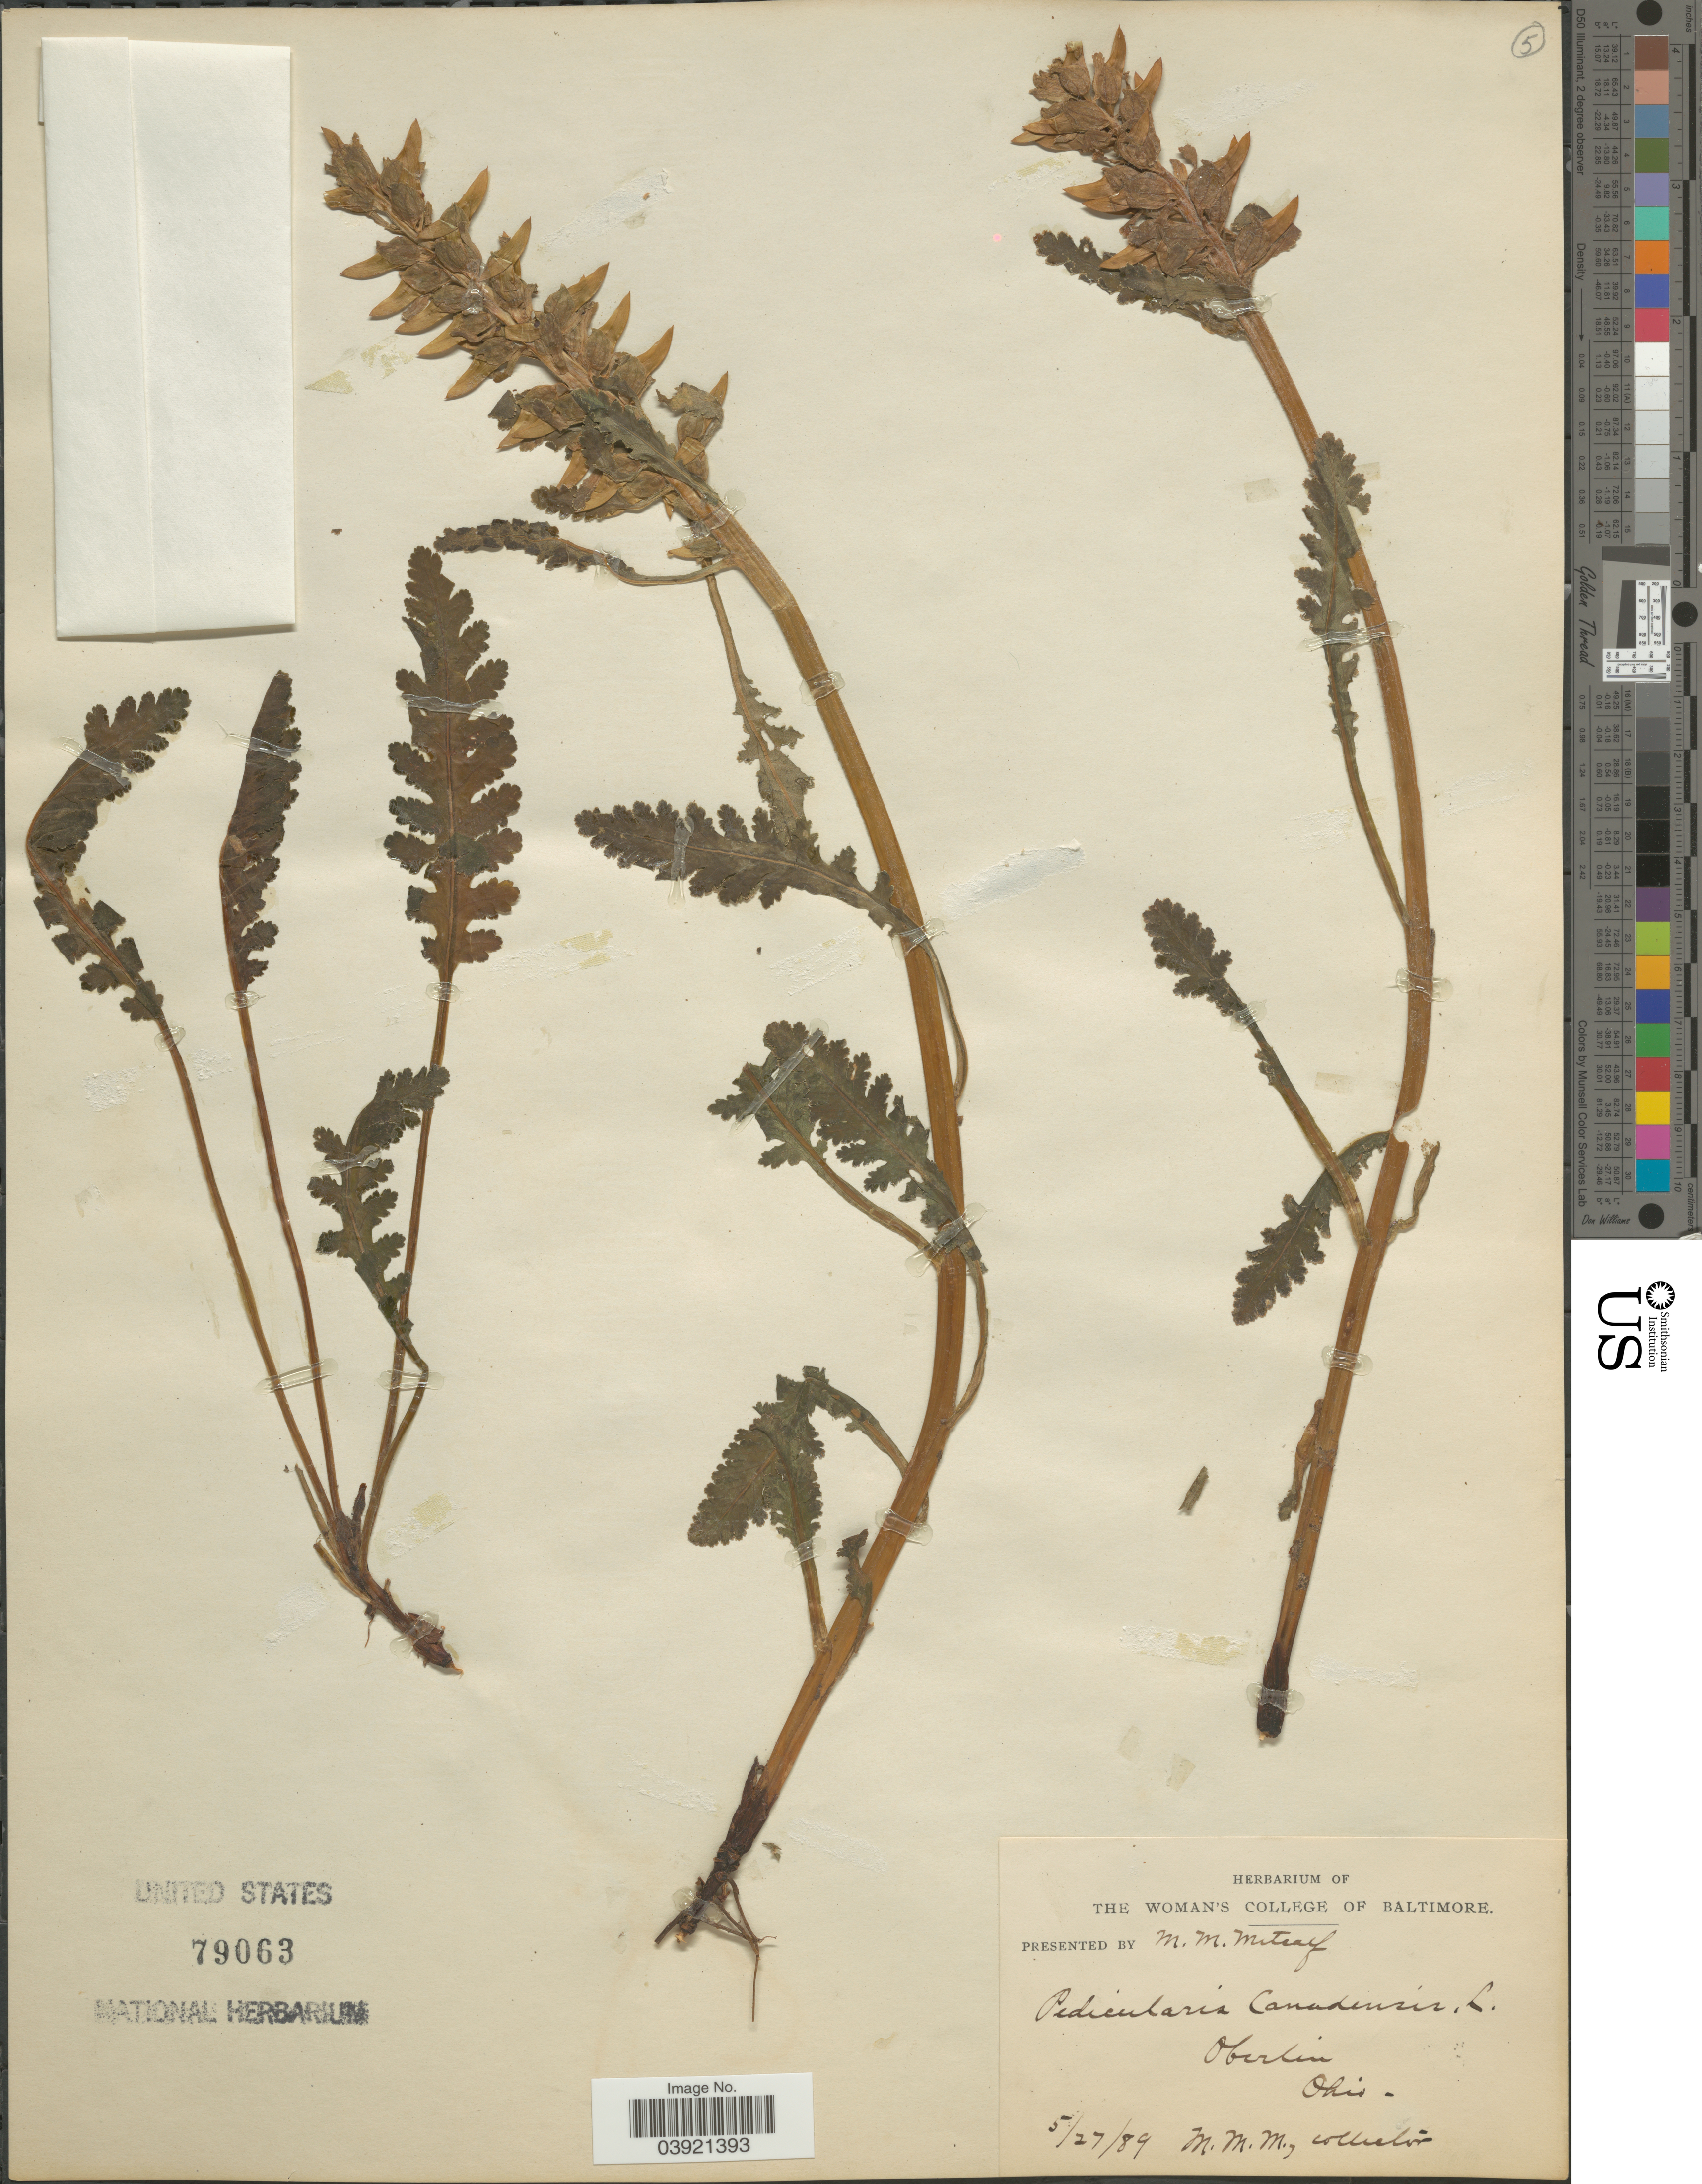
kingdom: Plantae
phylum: Tracheophyta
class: Magnoliopsida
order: Lamiales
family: Orobanchaceae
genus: Pedicularis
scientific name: Pedicularis canadensis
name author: L.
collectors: M. Metcalf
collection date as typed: Transcribed d/m/y: 27/5/89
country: United States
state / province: Ohio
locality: Oberlin.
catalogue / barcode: US 79063